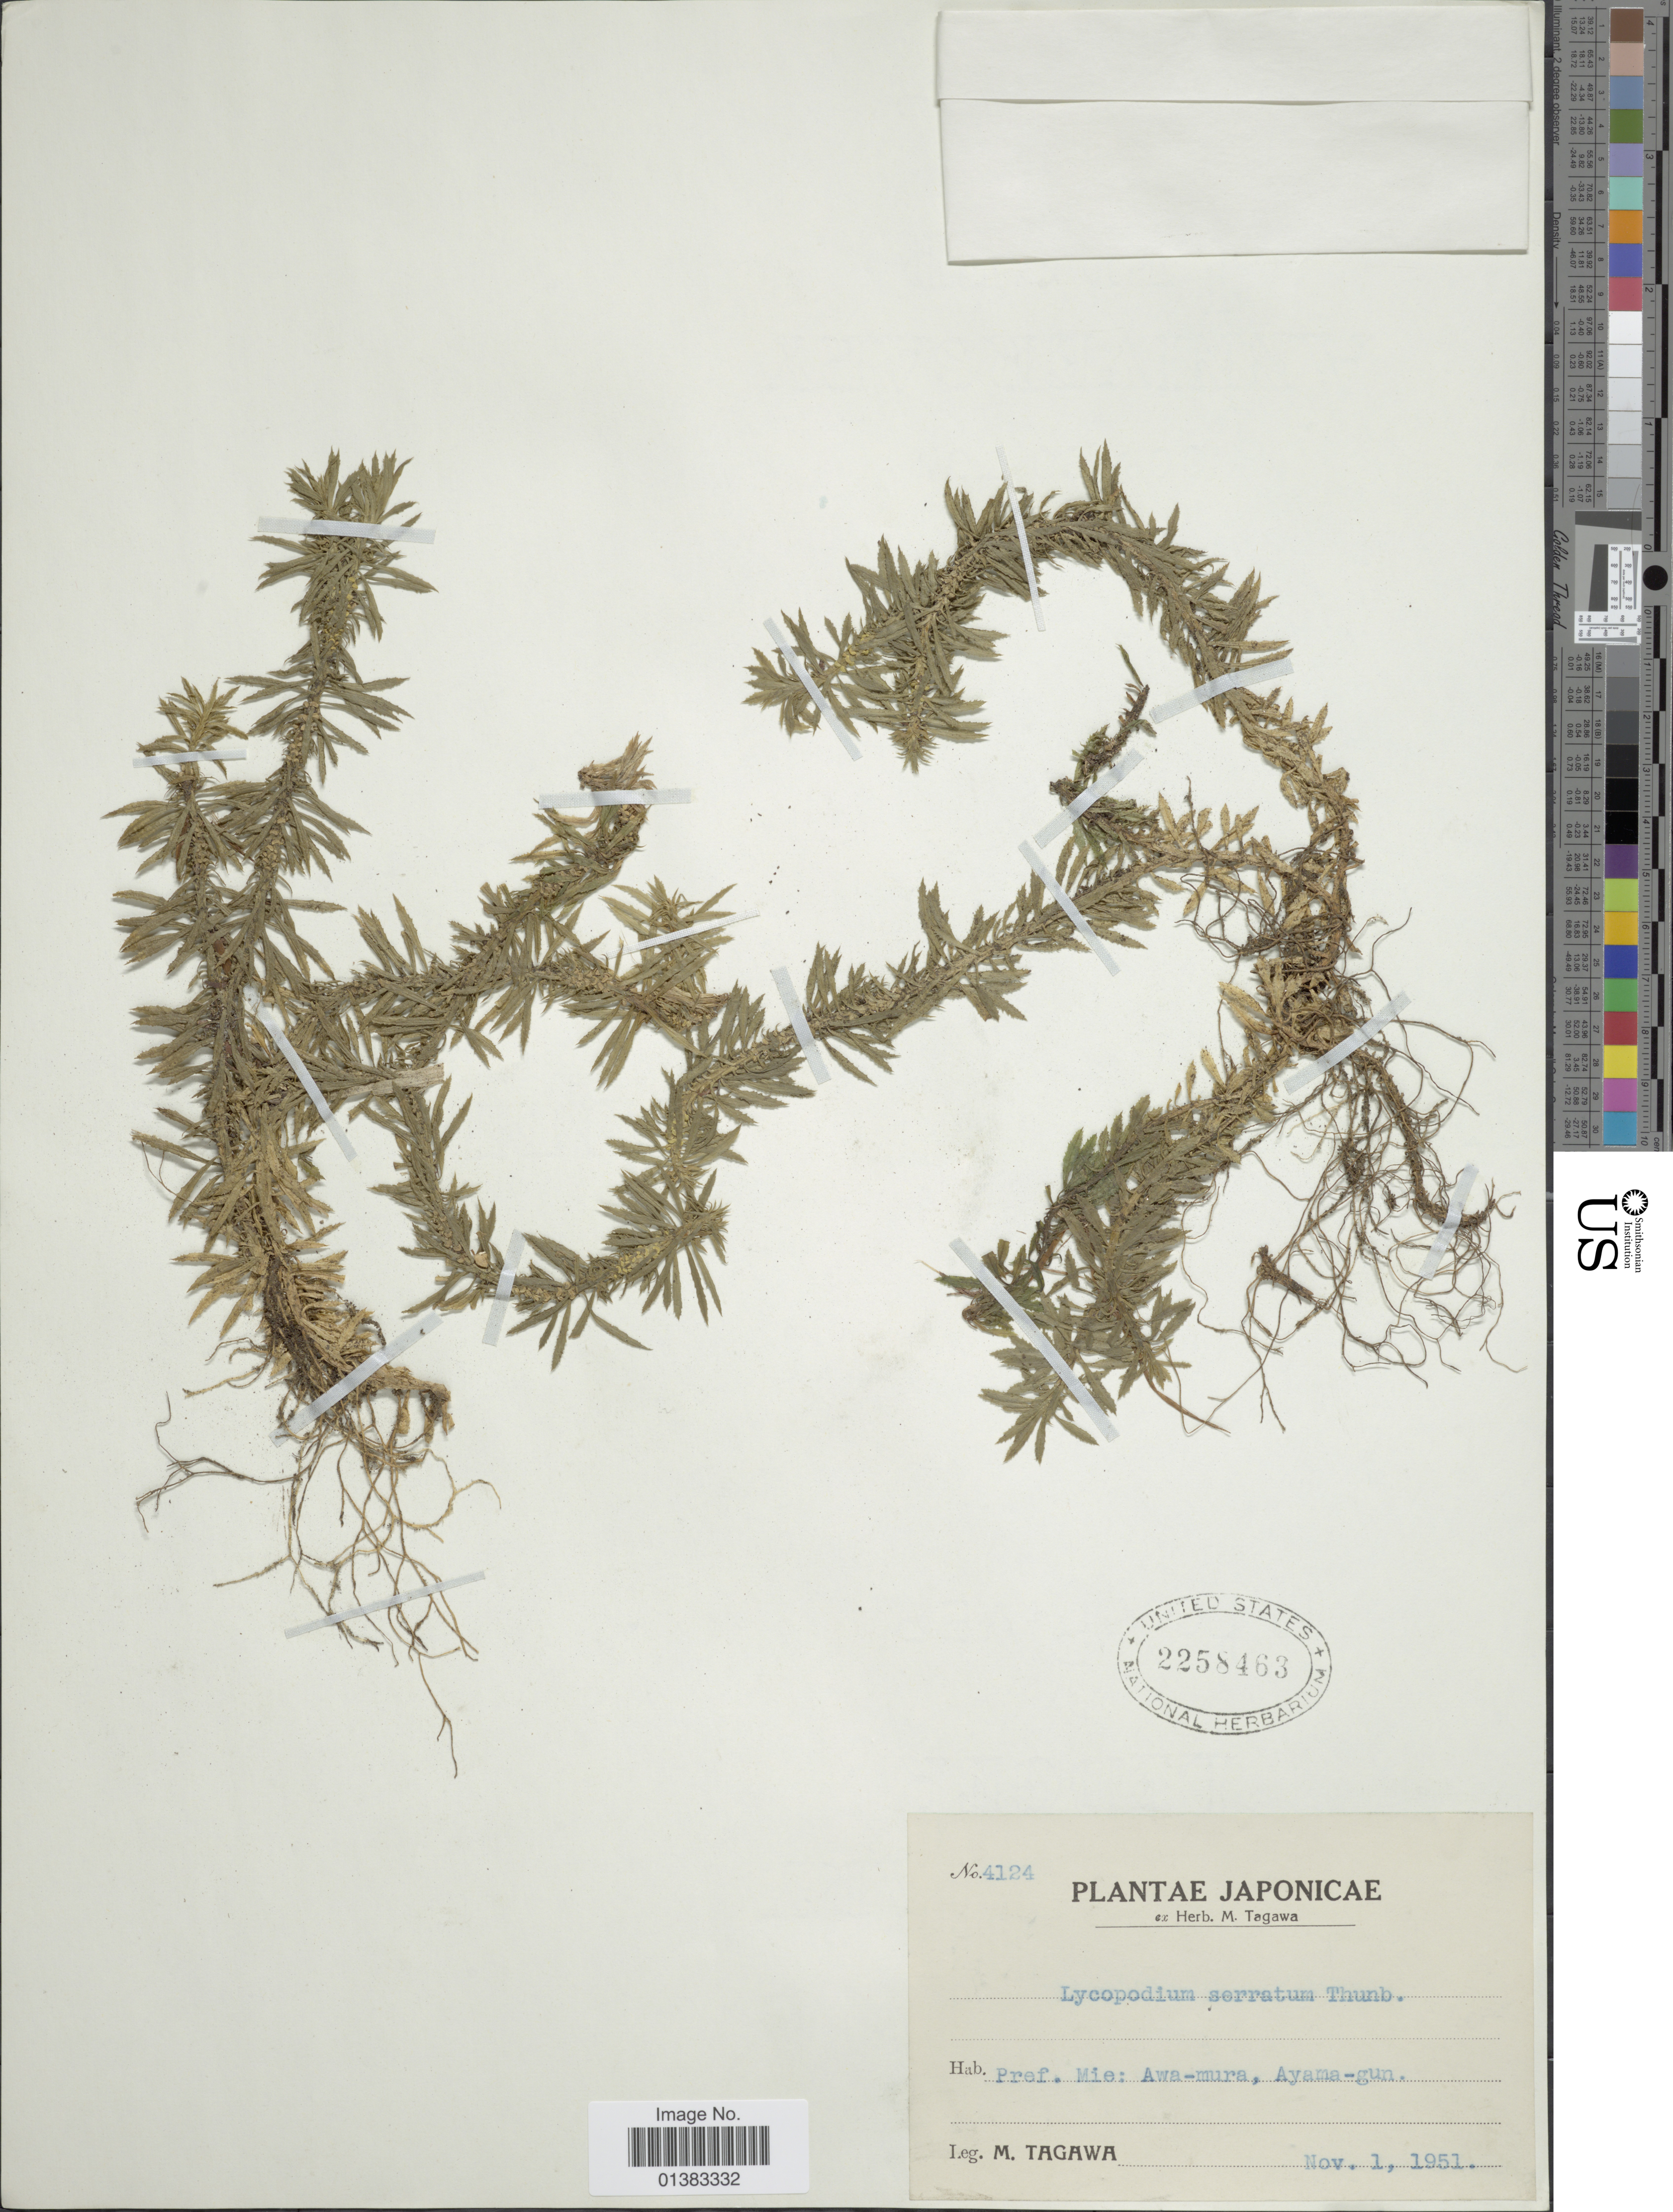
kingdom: Plantae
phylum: Tracheophyta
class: Lycopodiopsida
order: Lycopodiales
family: Lycopodiaceae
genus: Huperzia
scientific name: Huperzia serrata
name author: (Thunb.) Trevis.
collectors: M. Tagawa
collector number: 4124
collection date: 1951-11-01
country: Japan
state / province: Mie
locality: Awa-mura, Ayama-gun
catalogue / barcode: US 2258463